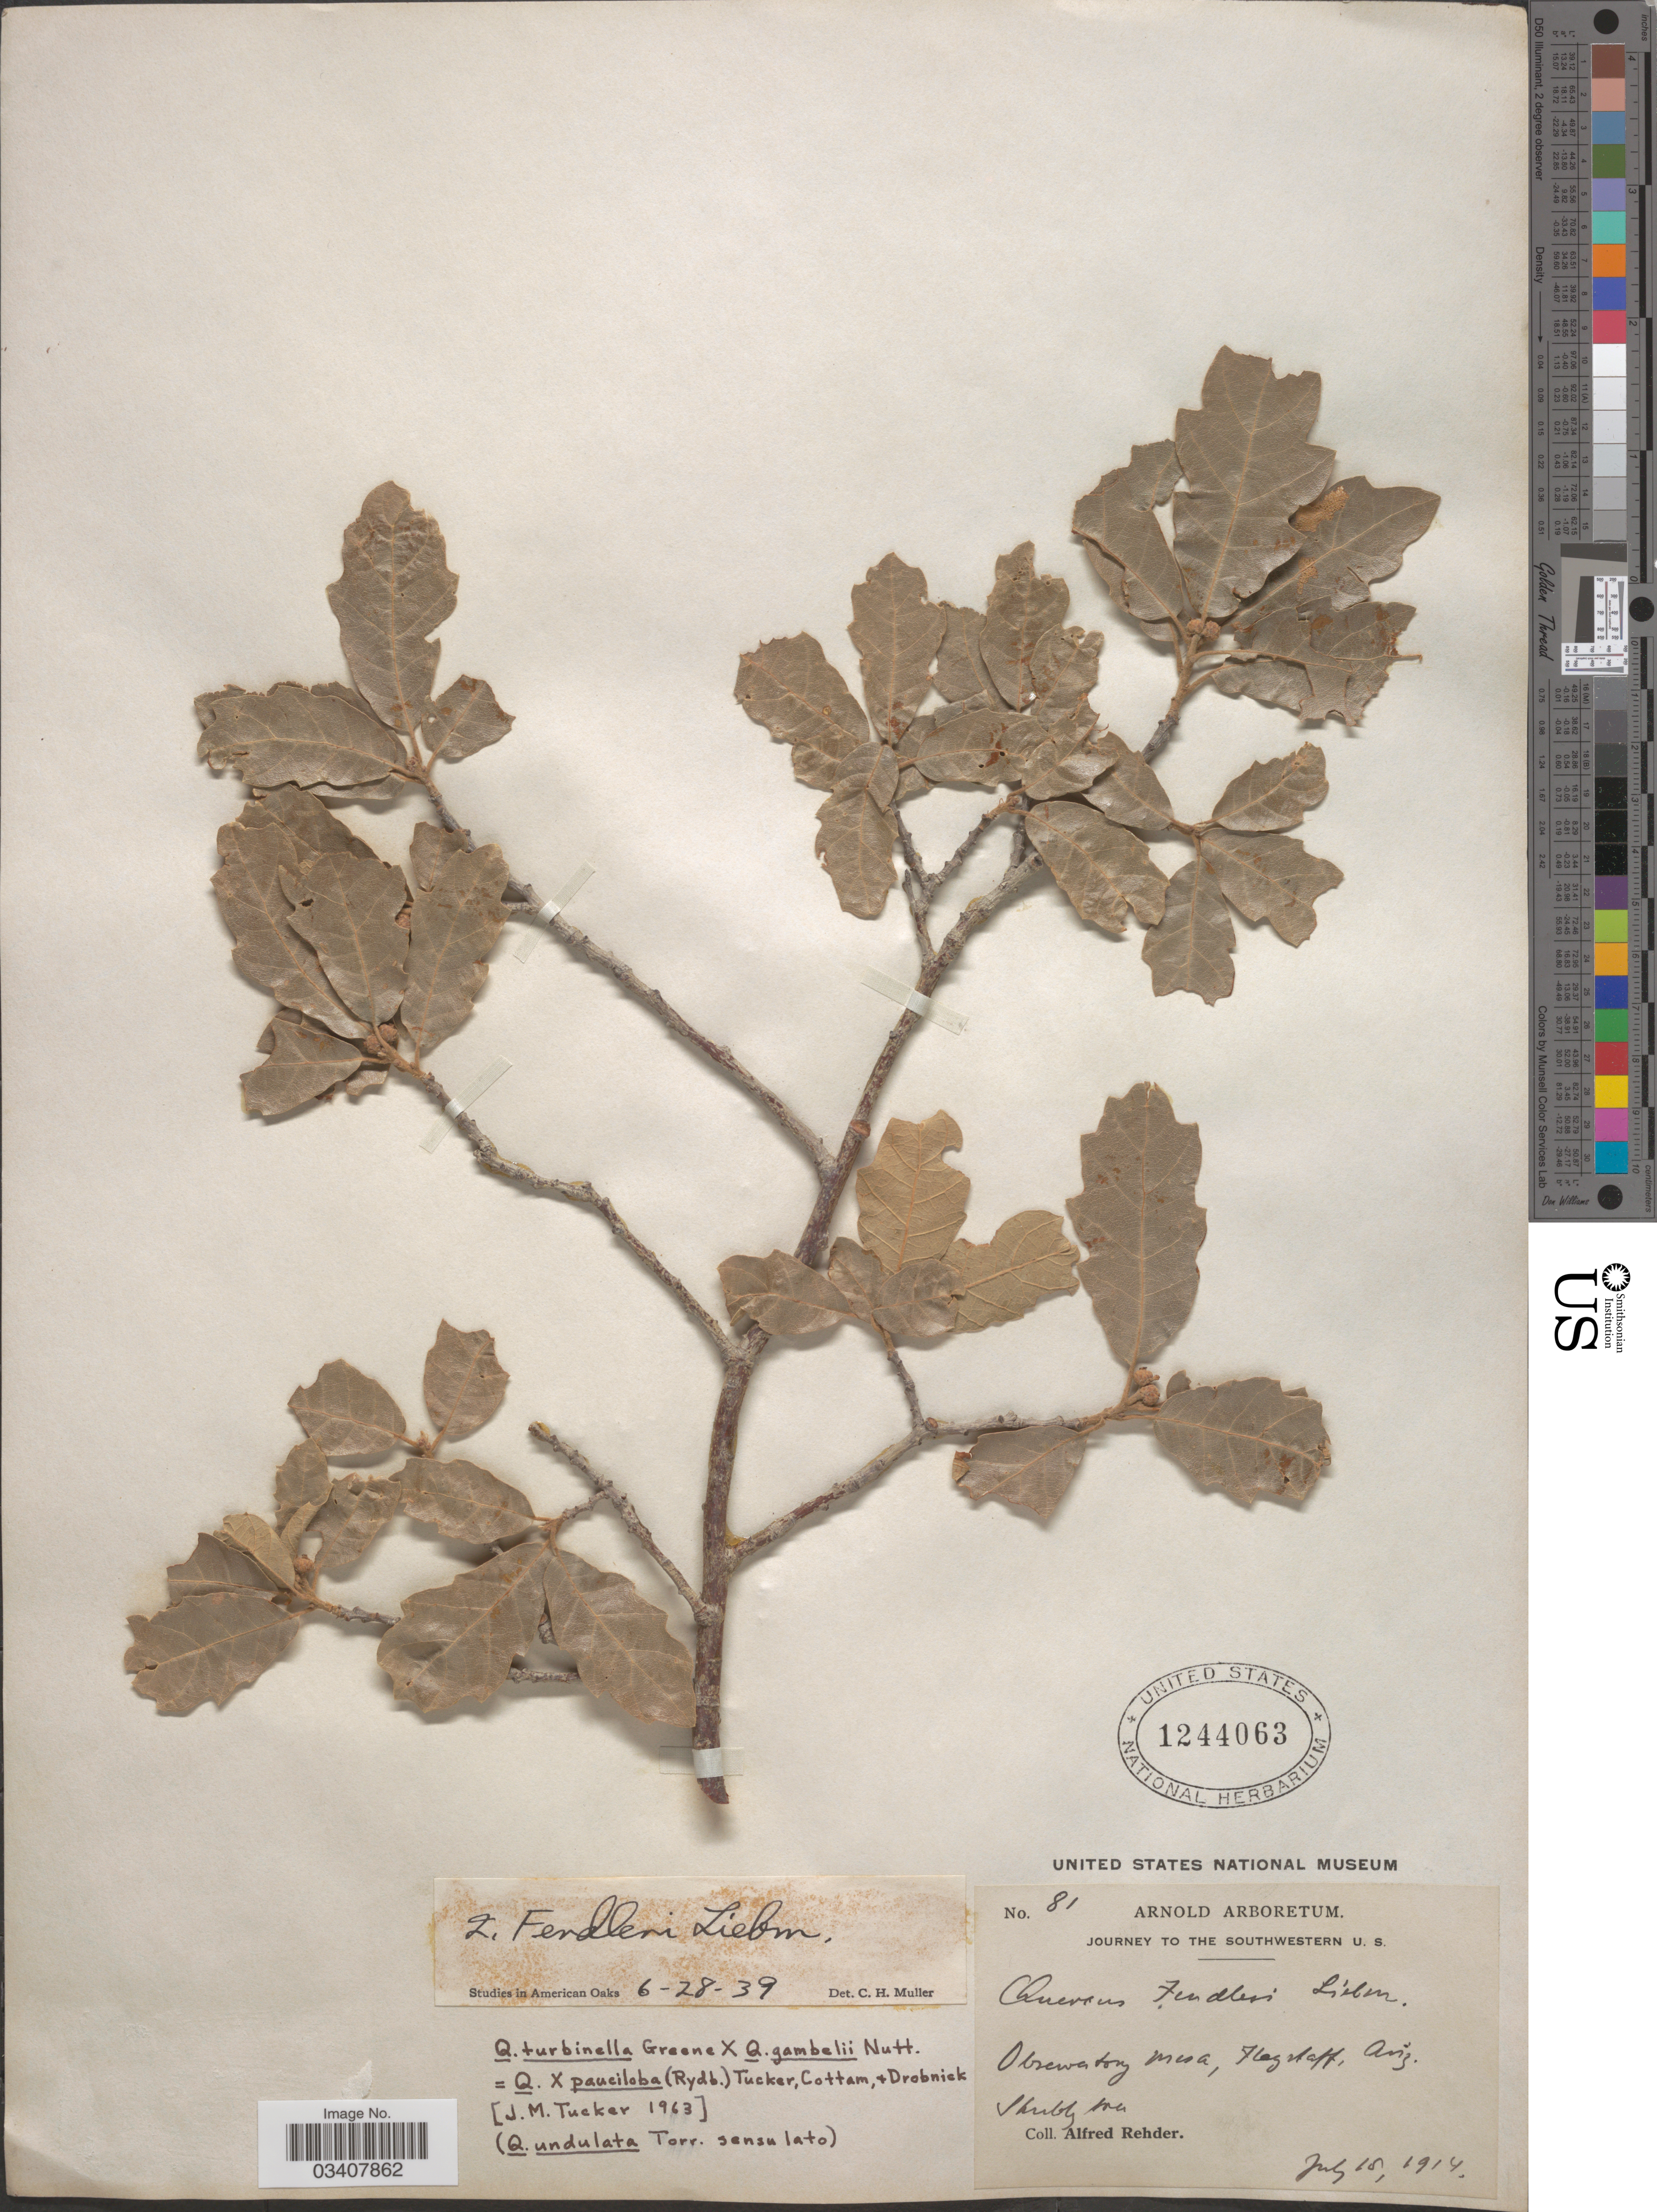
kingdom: Plantae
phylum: Tracheophyta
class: Magnoliopsida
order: Fagales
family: Fagaceae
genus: Quercus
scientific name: Quercus x pauciloba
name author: Rydb.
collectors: A. Rehder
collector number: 81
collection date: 1914-07-18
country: United States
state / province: Arizona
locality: The Southwestern U. S. Observatory mesa, Flagstaff.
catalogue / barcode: US 1244063